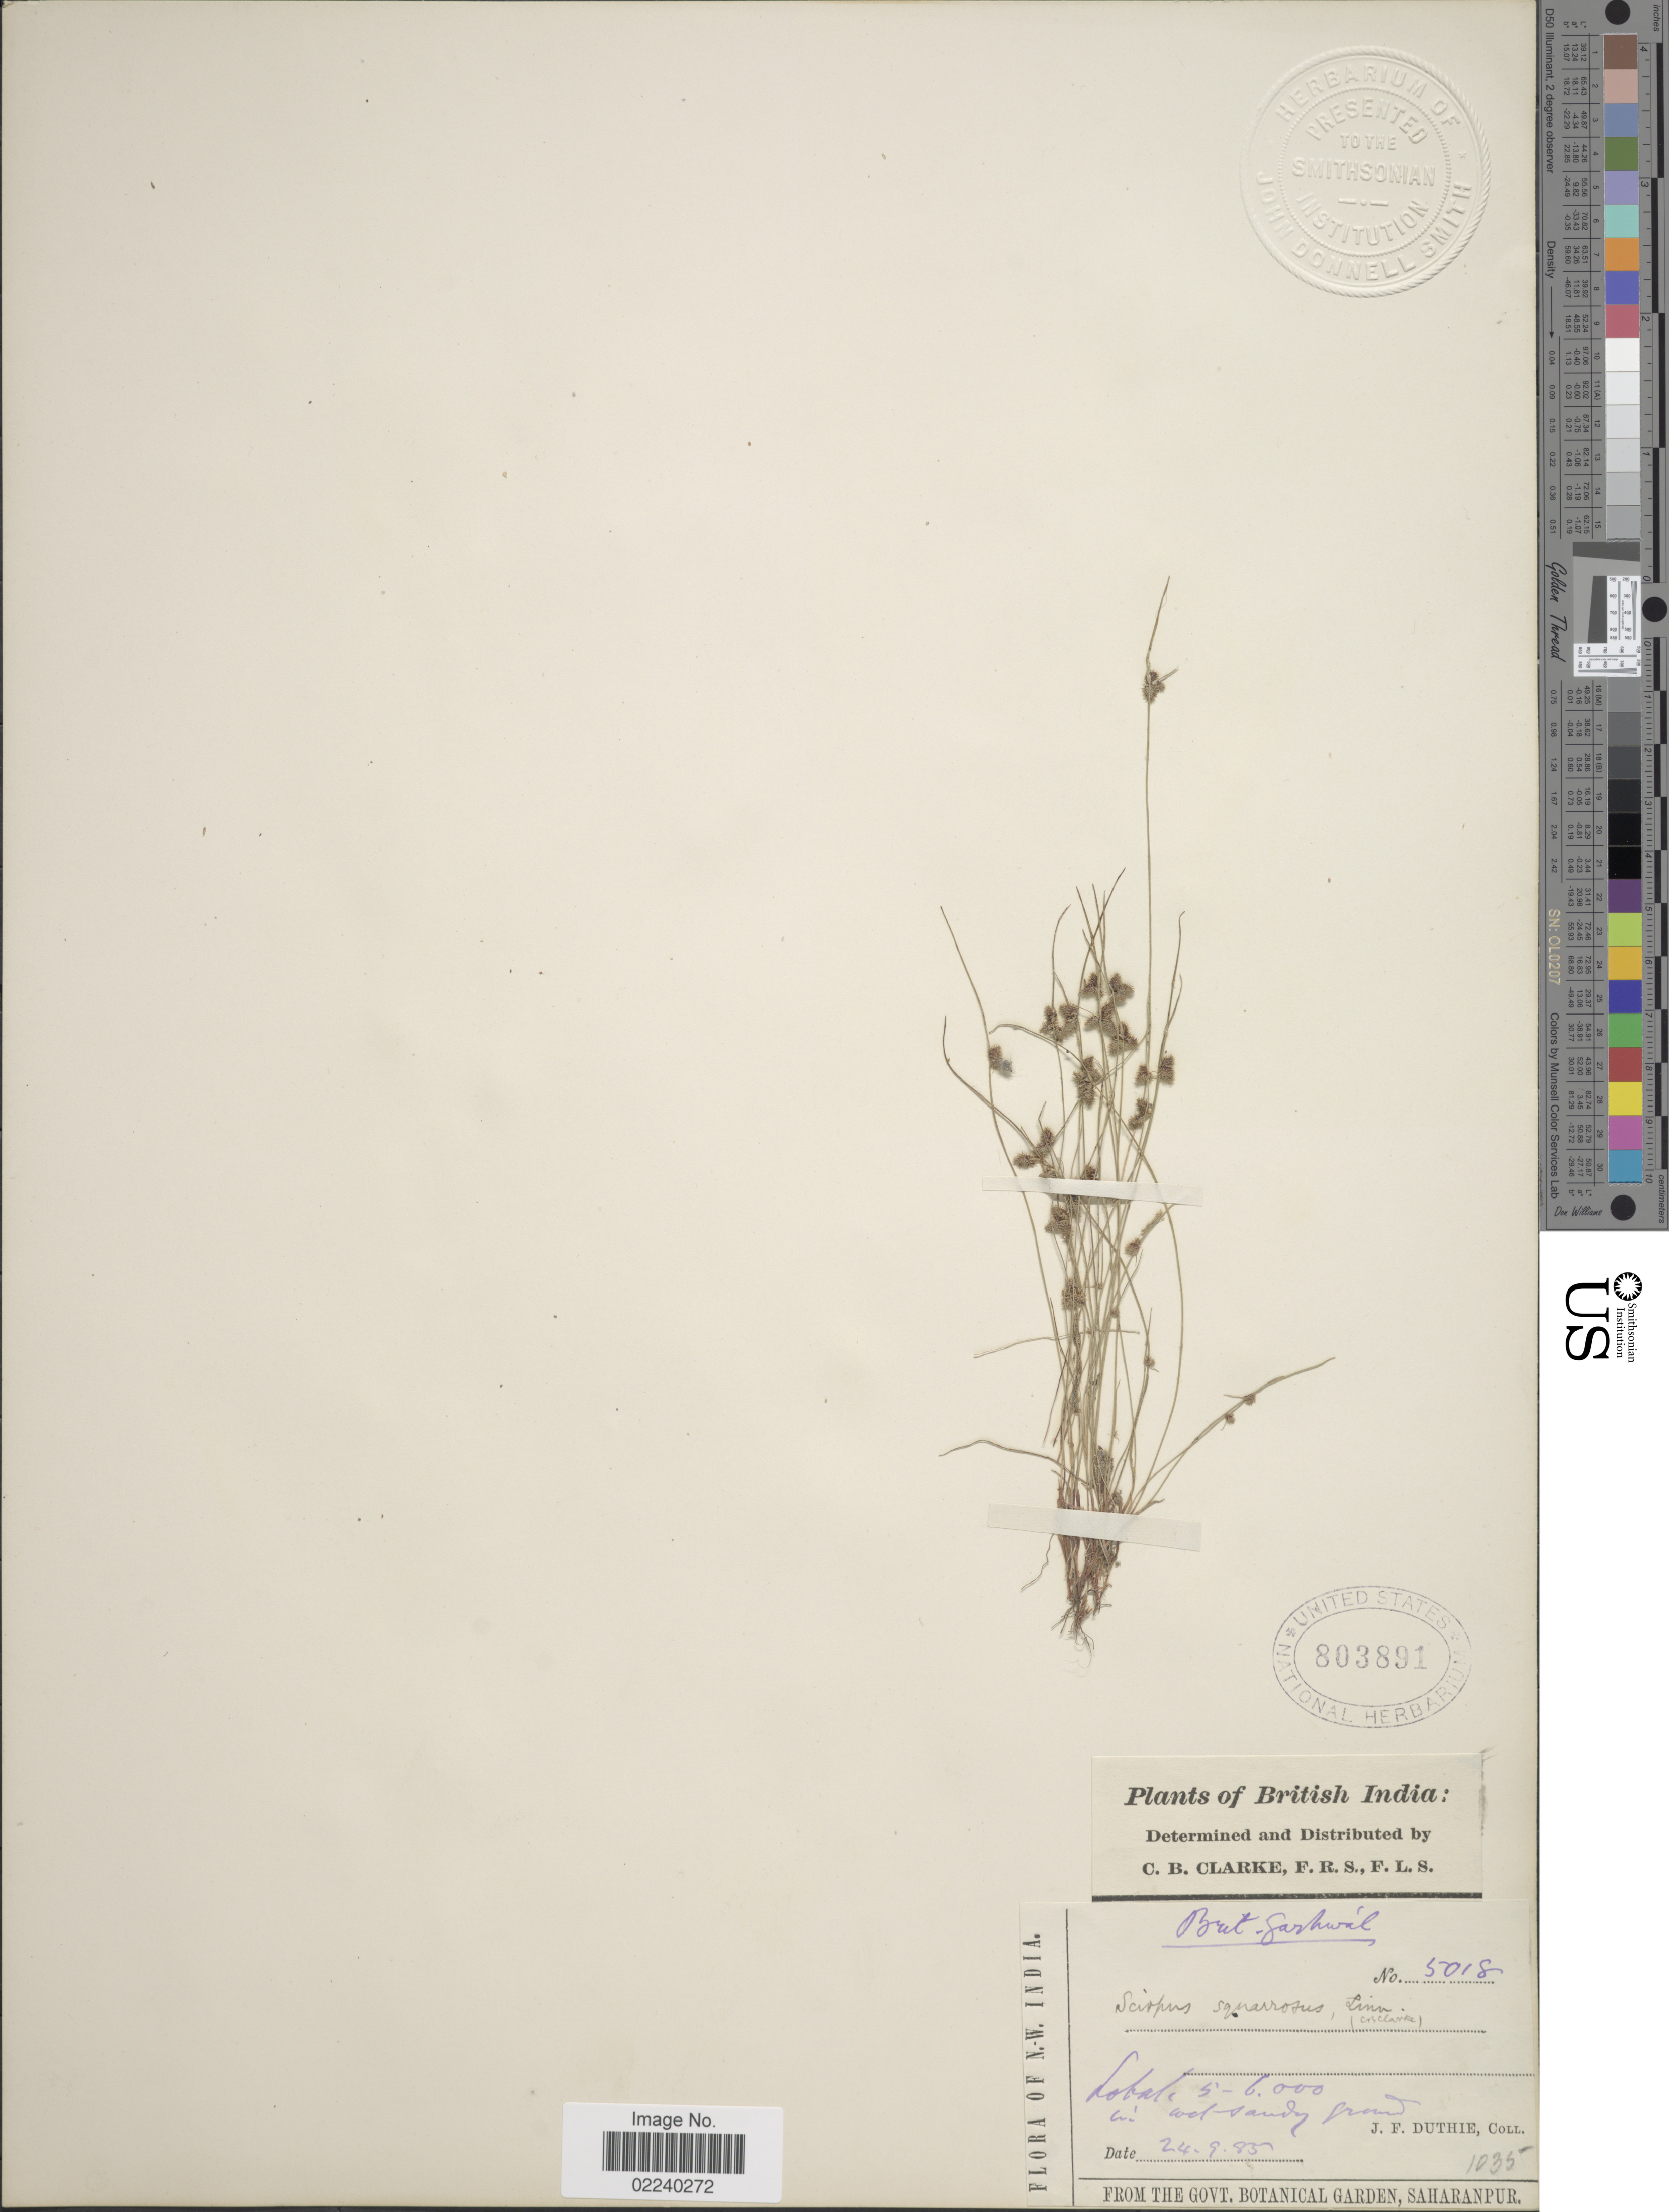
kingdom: Plantae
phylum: Tracheophyta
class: Liliopsida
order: Poales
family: Cyperaceae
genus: Cyperus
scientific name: Cyperus neochinensis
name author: (Tang & F.T. Wang) Bauters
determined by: Strong, M. T., (US), Smithsonian Institution - National Museum of Natural History (UNITED STATES)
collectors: J. F. Duthie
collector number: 5018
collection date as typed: Transcribed d/m/y: 24/9/85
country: India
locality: British India,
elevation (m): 1524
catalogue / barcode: US 803891